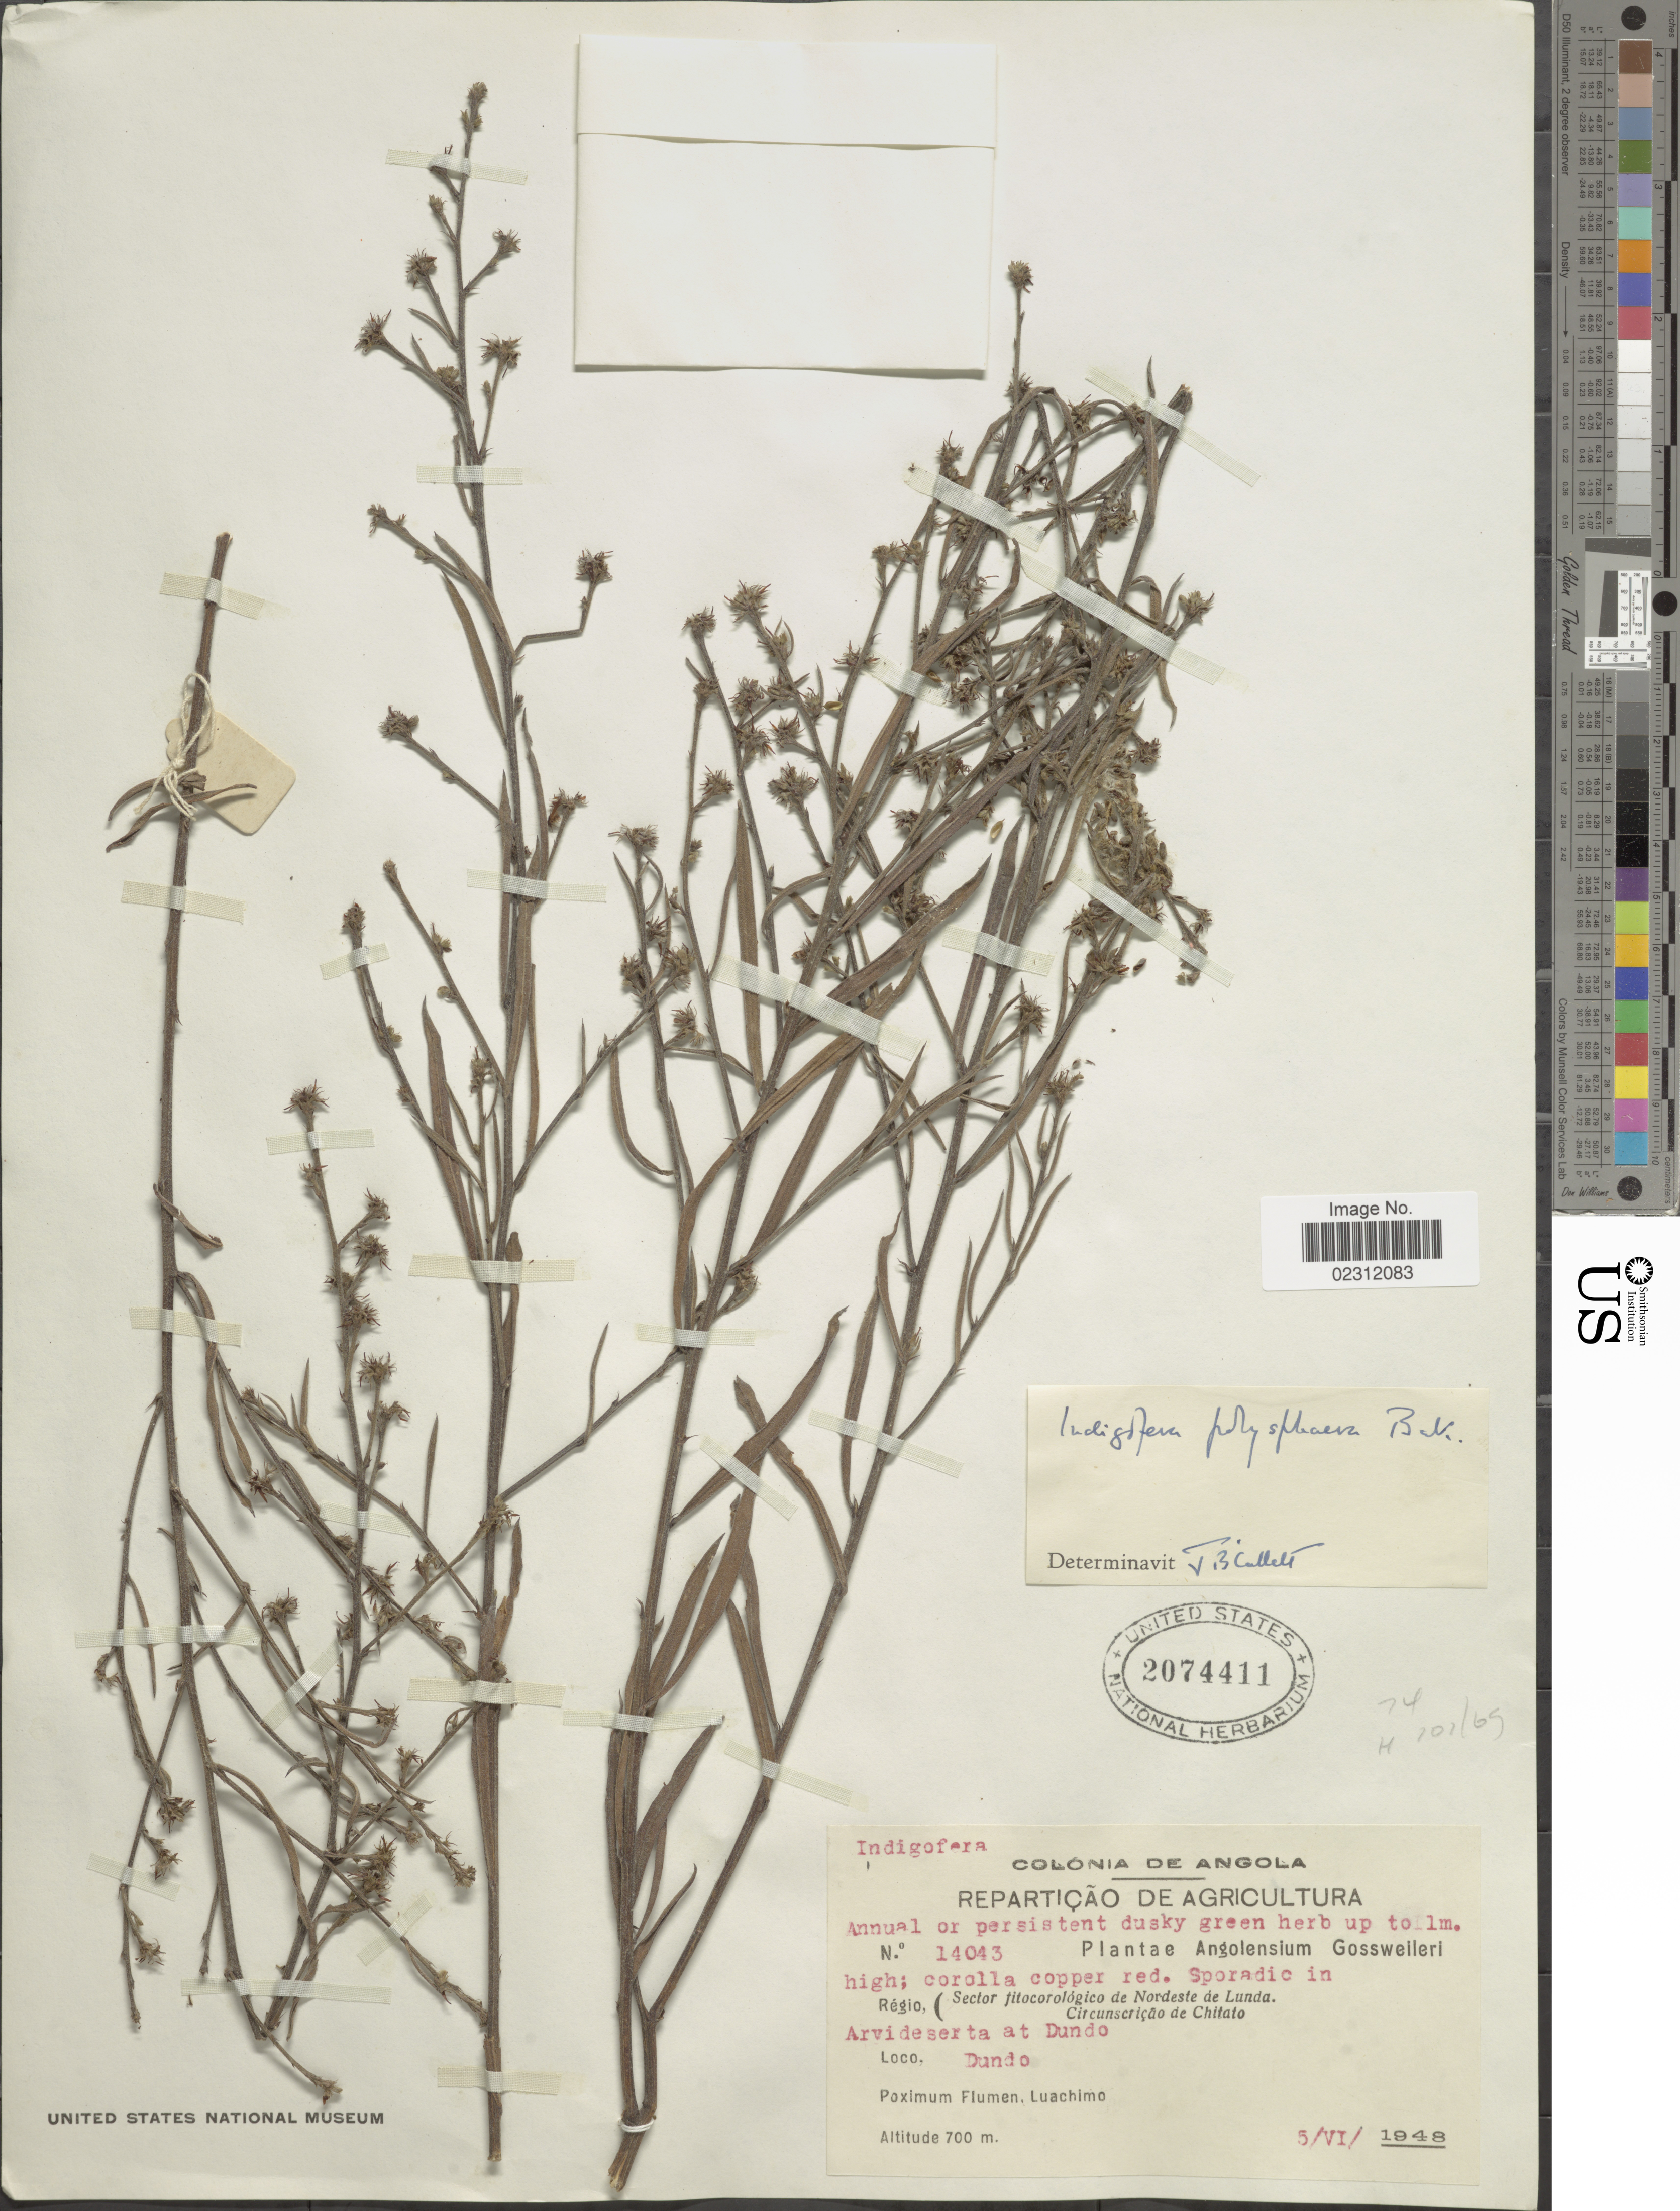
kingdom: Plantae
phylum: Tracheophyta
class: Magnoliopsida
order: Fabales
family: Fabaceae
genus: Indigofera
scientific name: Indigofera polysphaera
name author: Baker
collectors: -. Gossweiler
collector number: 14043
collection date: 1948-06-05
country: Angola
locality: Nordeste de Lunda, Circunscricao de Chitado, Dundo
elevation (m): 700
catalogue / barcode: US 2074411